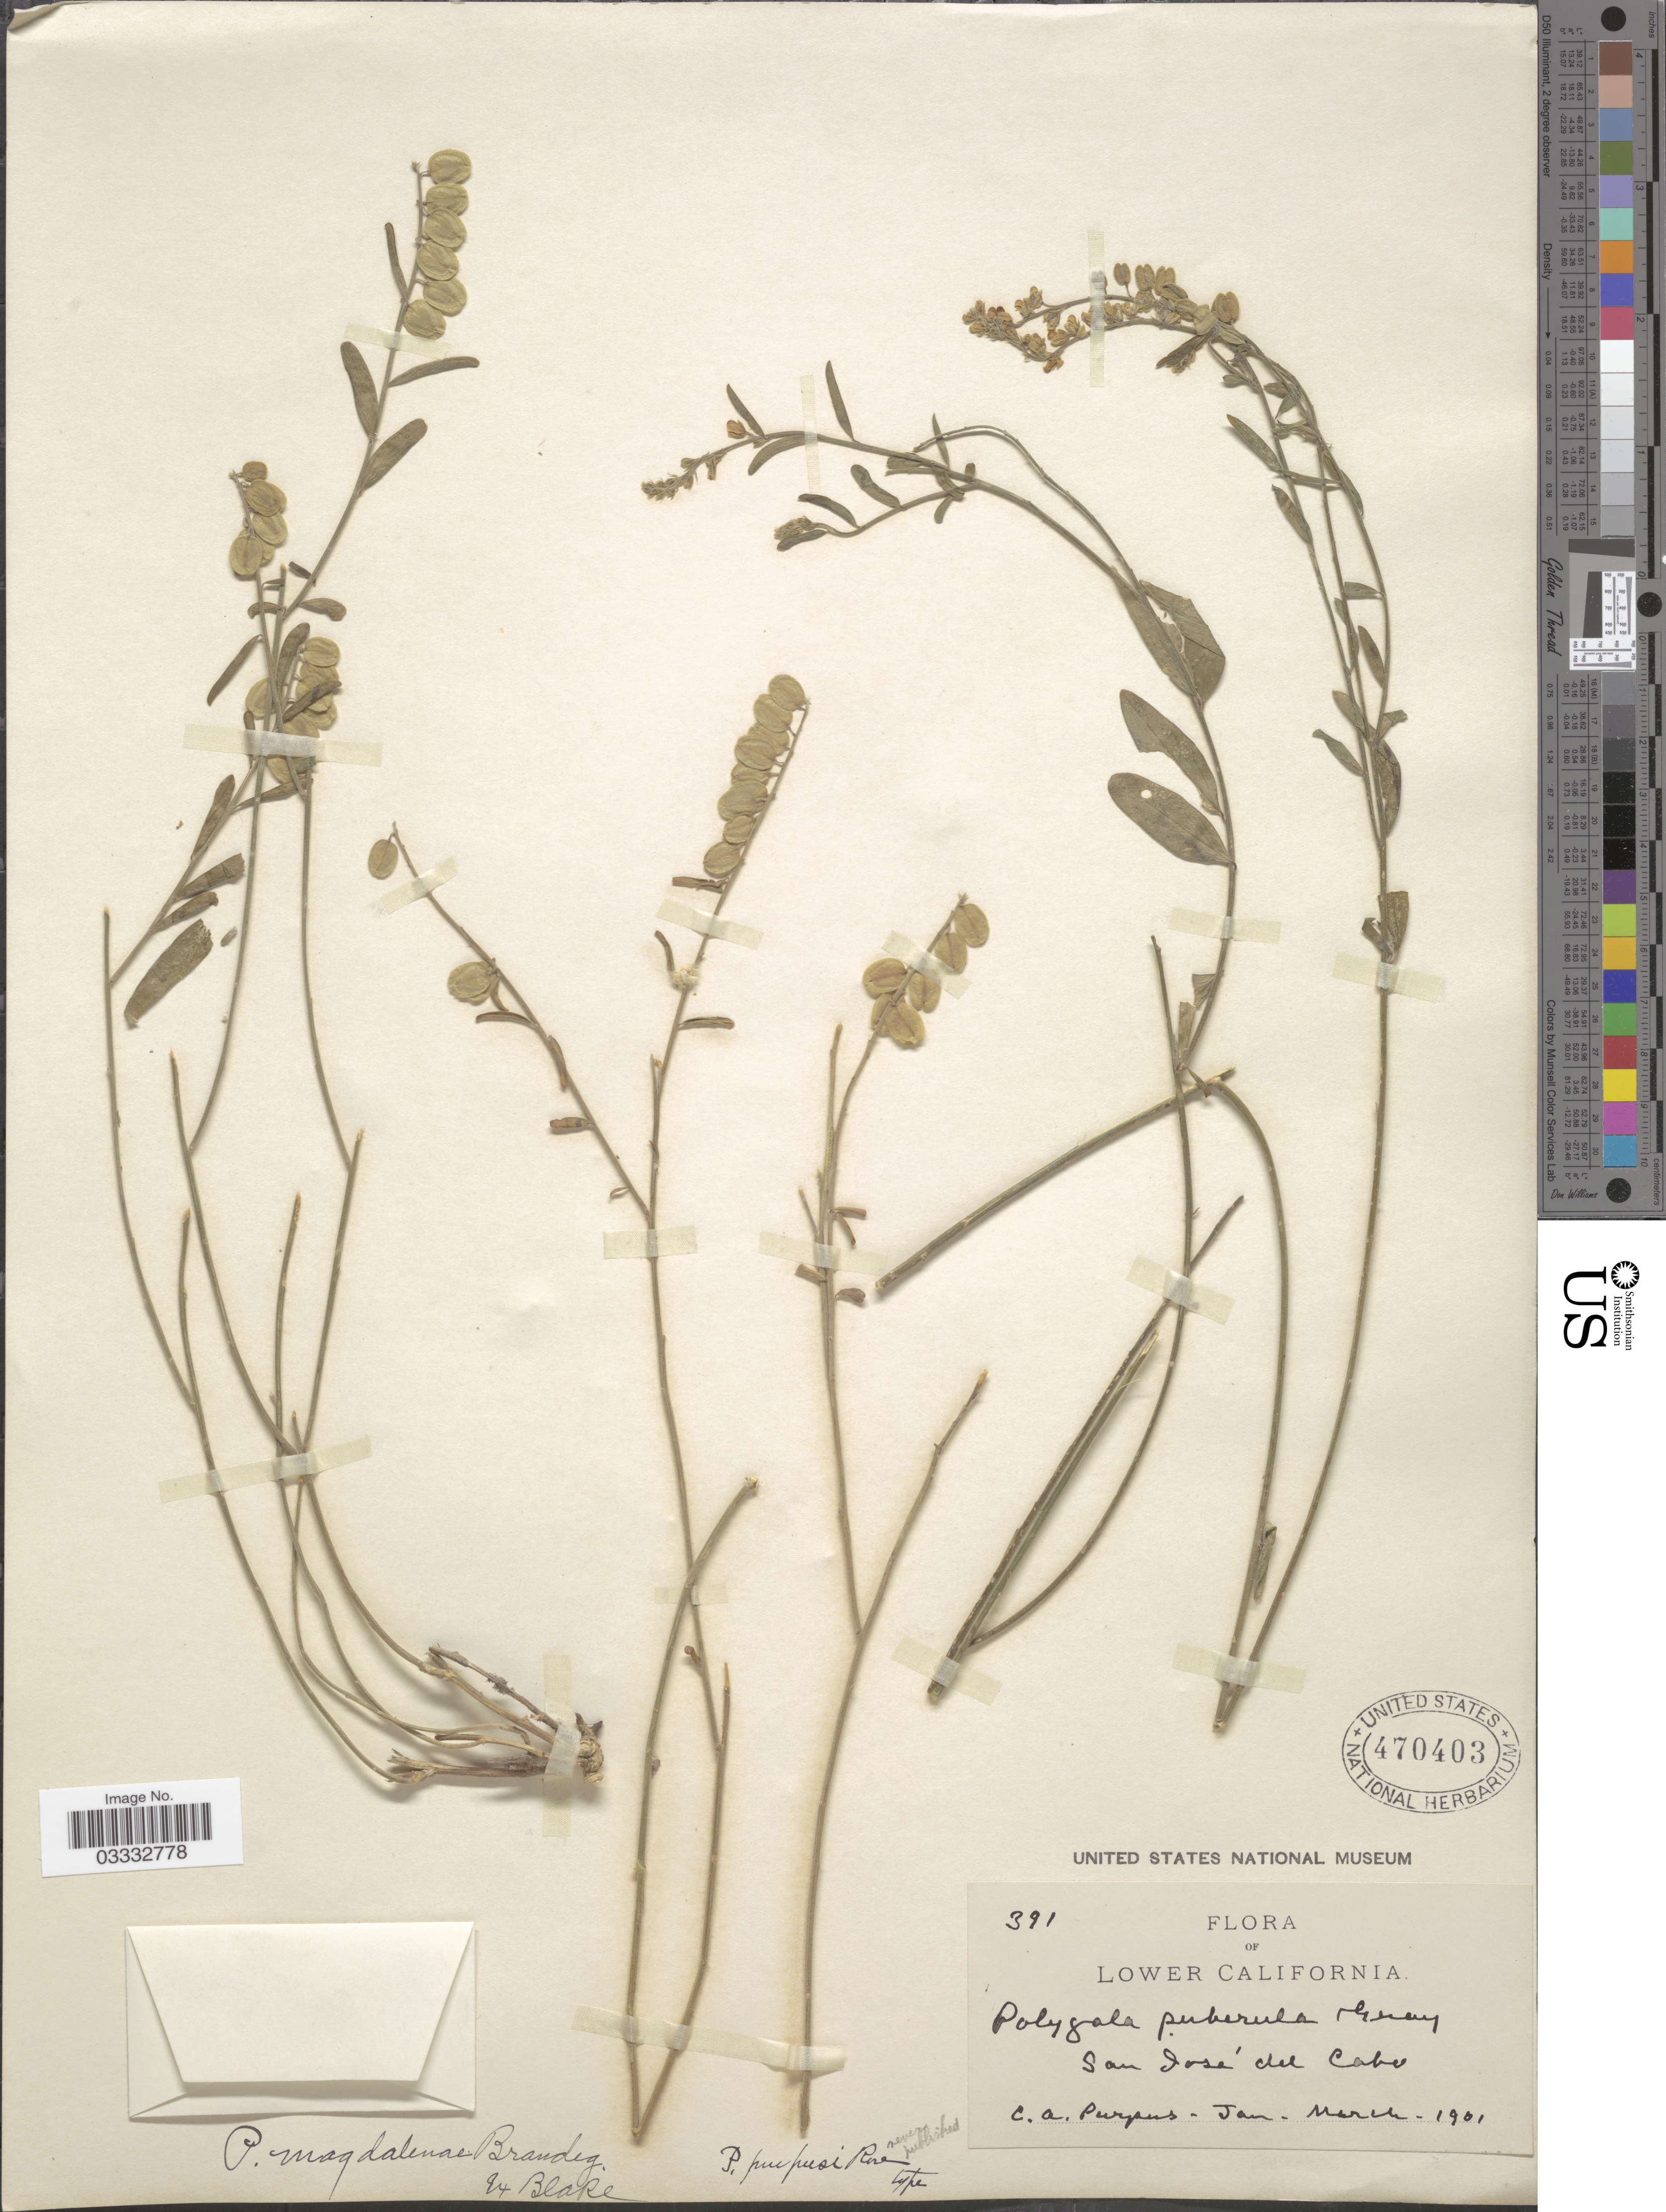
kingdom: Plantae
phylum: Tracheophyta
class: Magnoliopsida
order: Fabales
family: Polygalaceae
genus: Polygala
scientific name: Polygala magdalenae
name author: Brandegee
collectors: C. A. Purpus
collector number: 391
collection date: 1901-01/1901-03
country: Mexico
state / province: Baja California Sur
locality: Lower California. San José del Cabo.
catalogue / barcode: US 470403